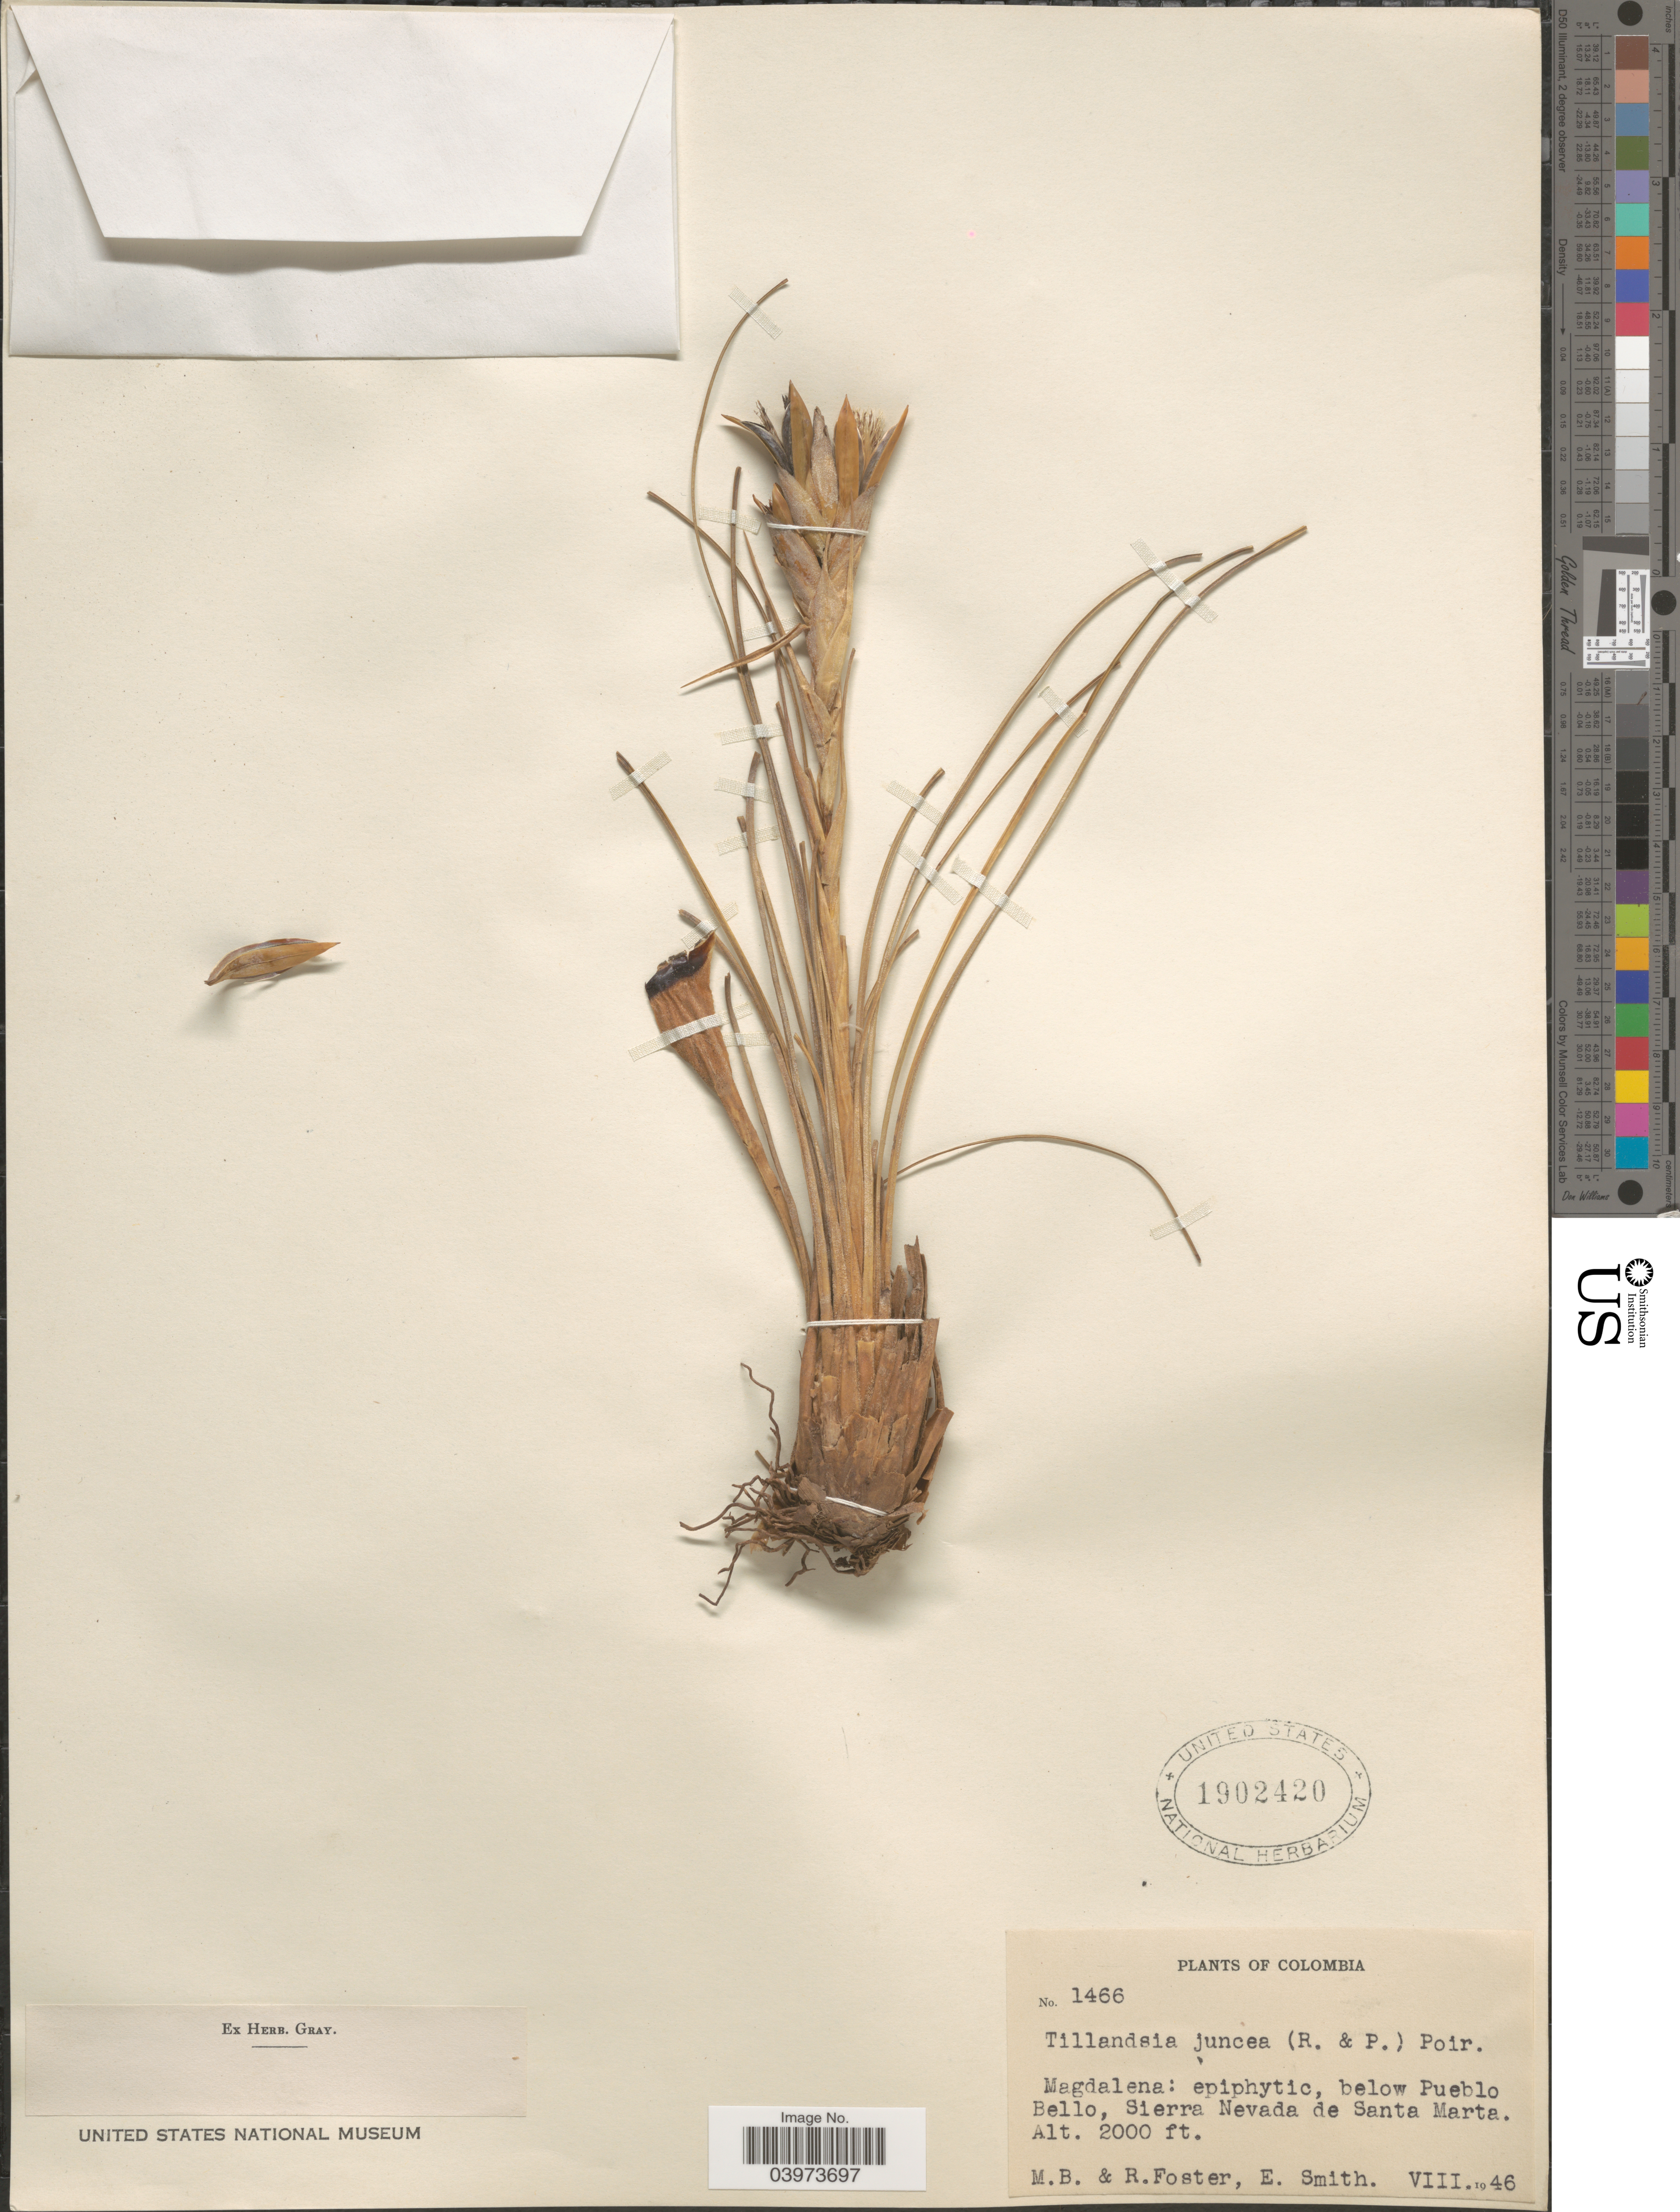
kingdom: Plantae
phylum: Tracheophyta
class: Liliopsida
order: Poales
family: Bromeliaceae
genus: Tillandsia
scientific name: Tillandsia juncea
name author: (Ruiz & Pav.) Poir.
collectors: M. B. Foster, R. Foster & E. Smith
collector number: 1466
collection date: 1946-08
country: Colombia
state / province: Magdalena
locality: Below Pueblo Bello, Sierra Nevada de Santa Marta.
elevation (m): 610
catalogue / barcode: US 1902420